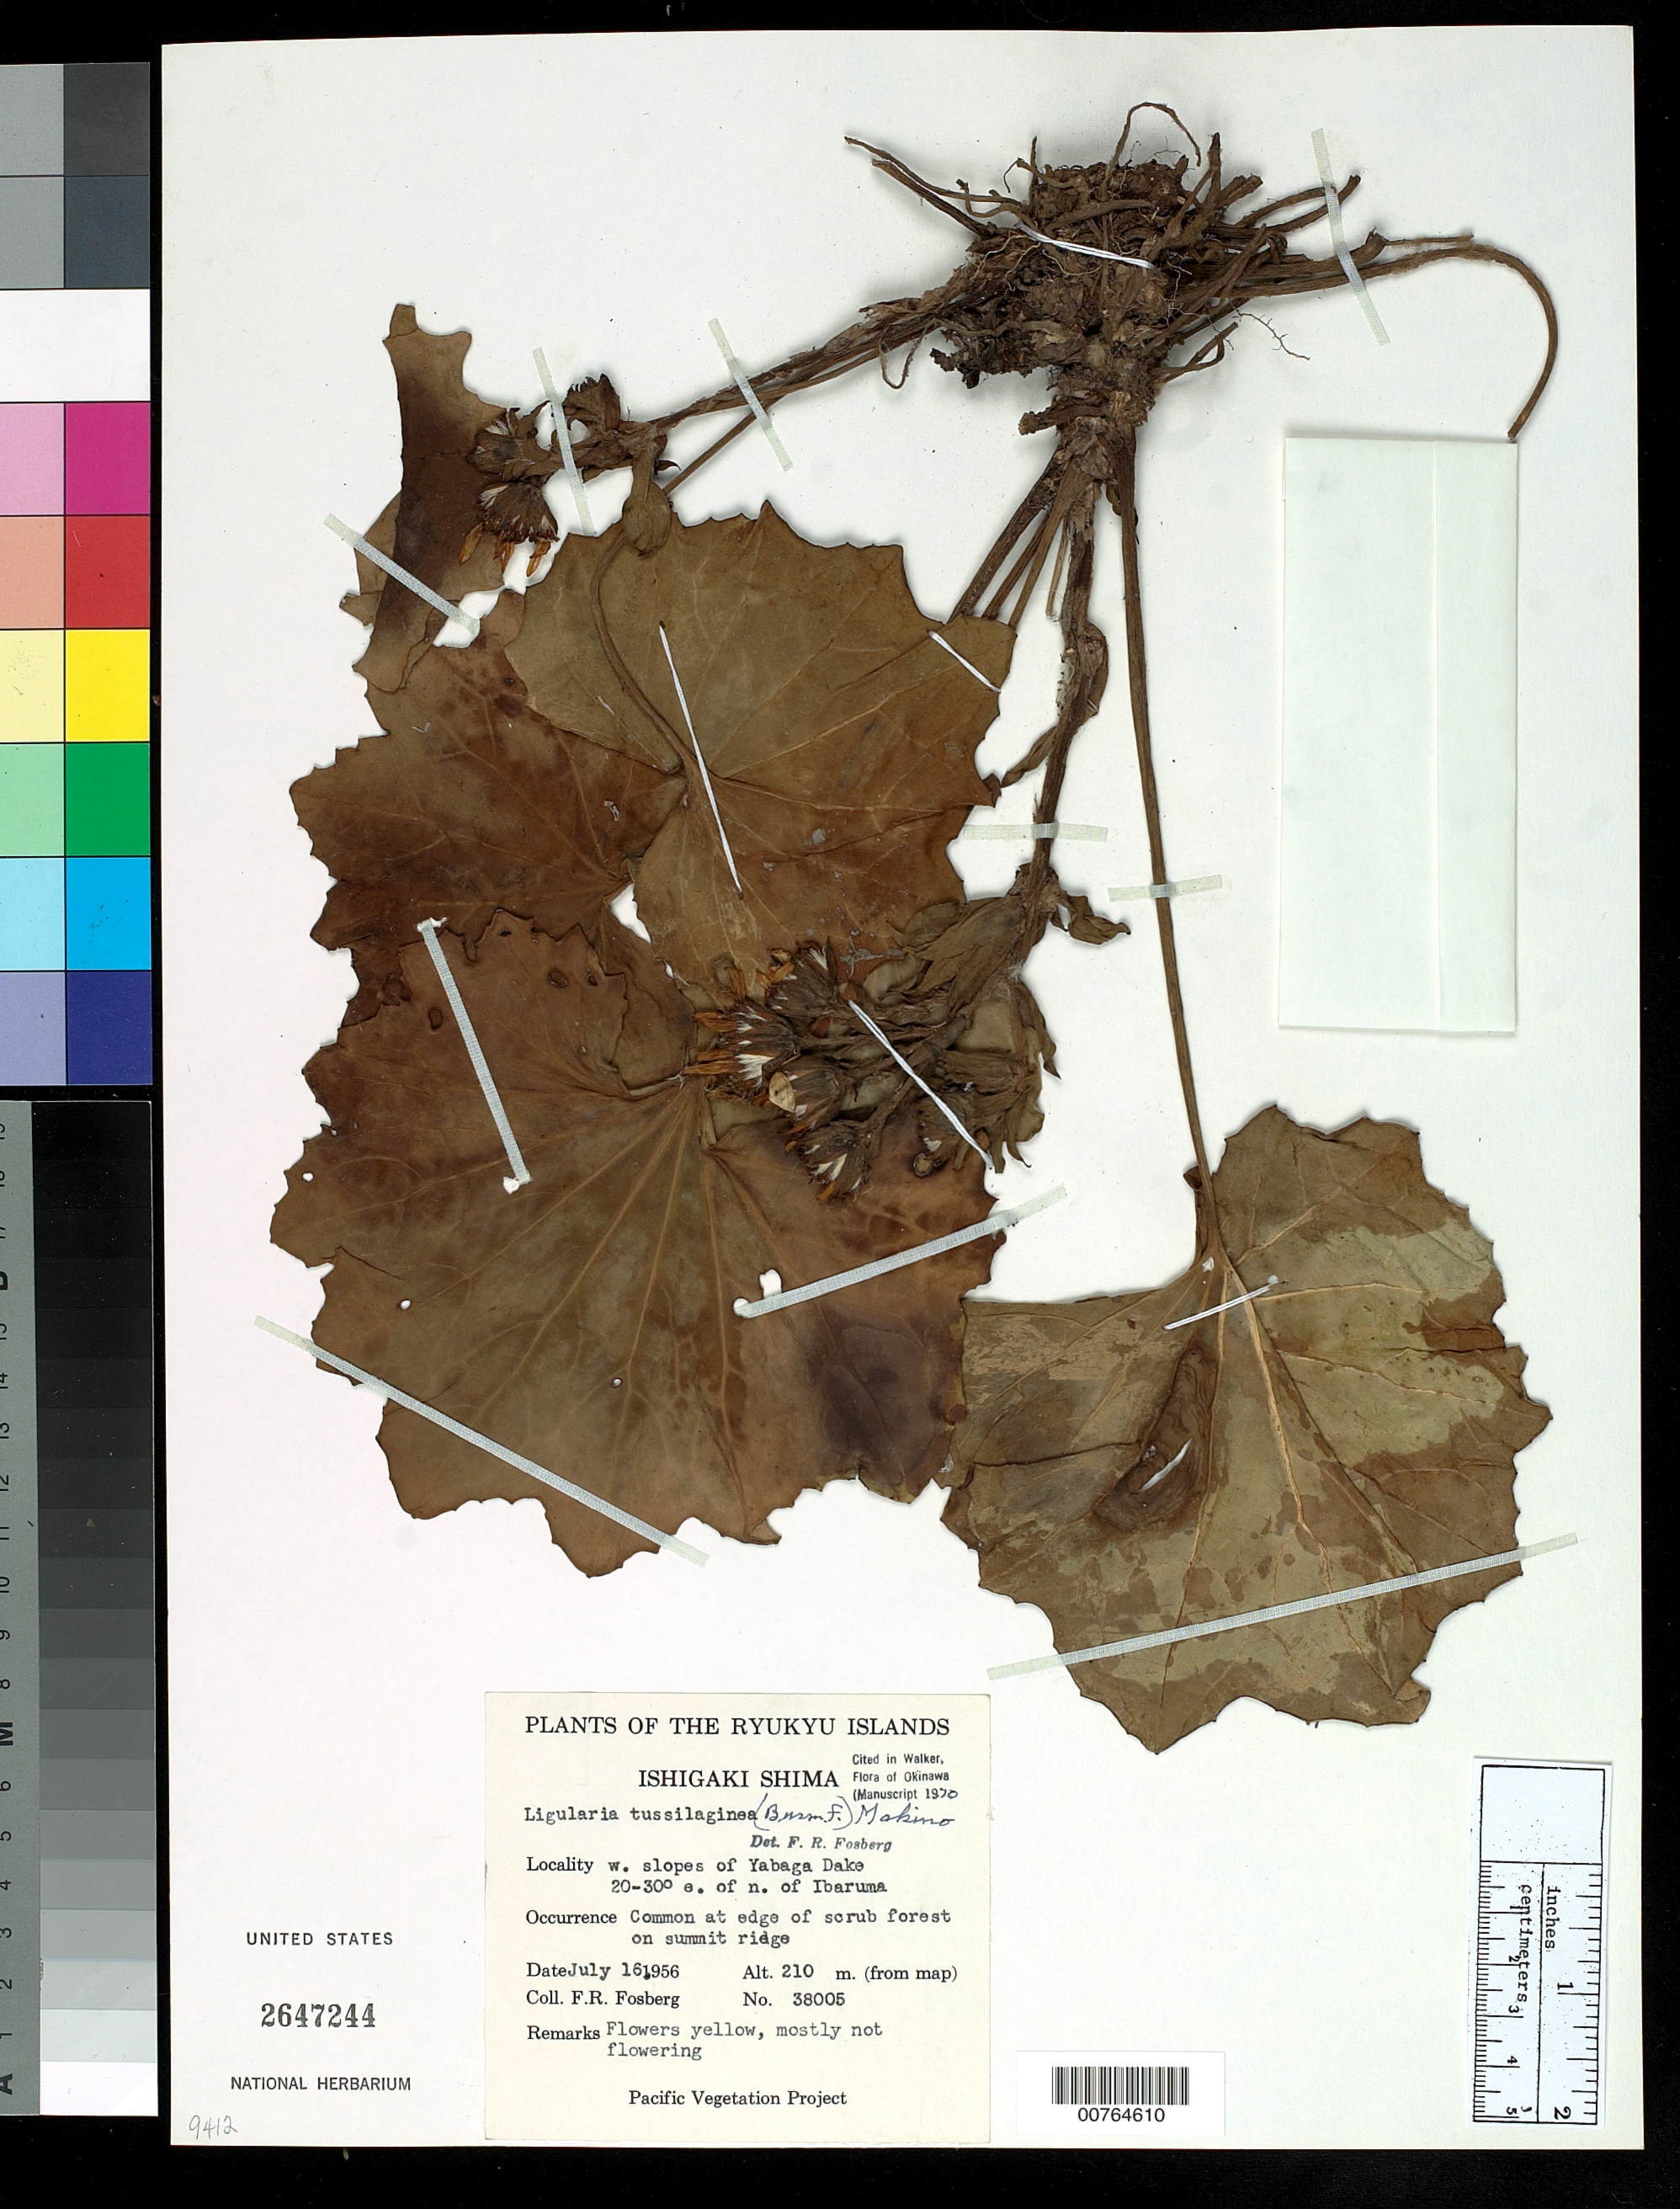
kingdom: Plantae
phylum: Tracheophyta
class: Magnoliopsida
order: Asterales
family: Asteraceae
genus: Farfugium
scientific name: Farfugium japonicum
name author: (L.) Kitam.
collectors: F. R. Fosberg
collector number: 38005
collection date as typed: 16 May 1956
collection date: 1956-05-16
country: Japan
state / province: Okinawa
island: Ishigaki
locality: W slopes of Yabaga Dake, N of Ibaruma. [Sakishima Islands]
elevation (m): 210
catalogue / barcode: US 2647244